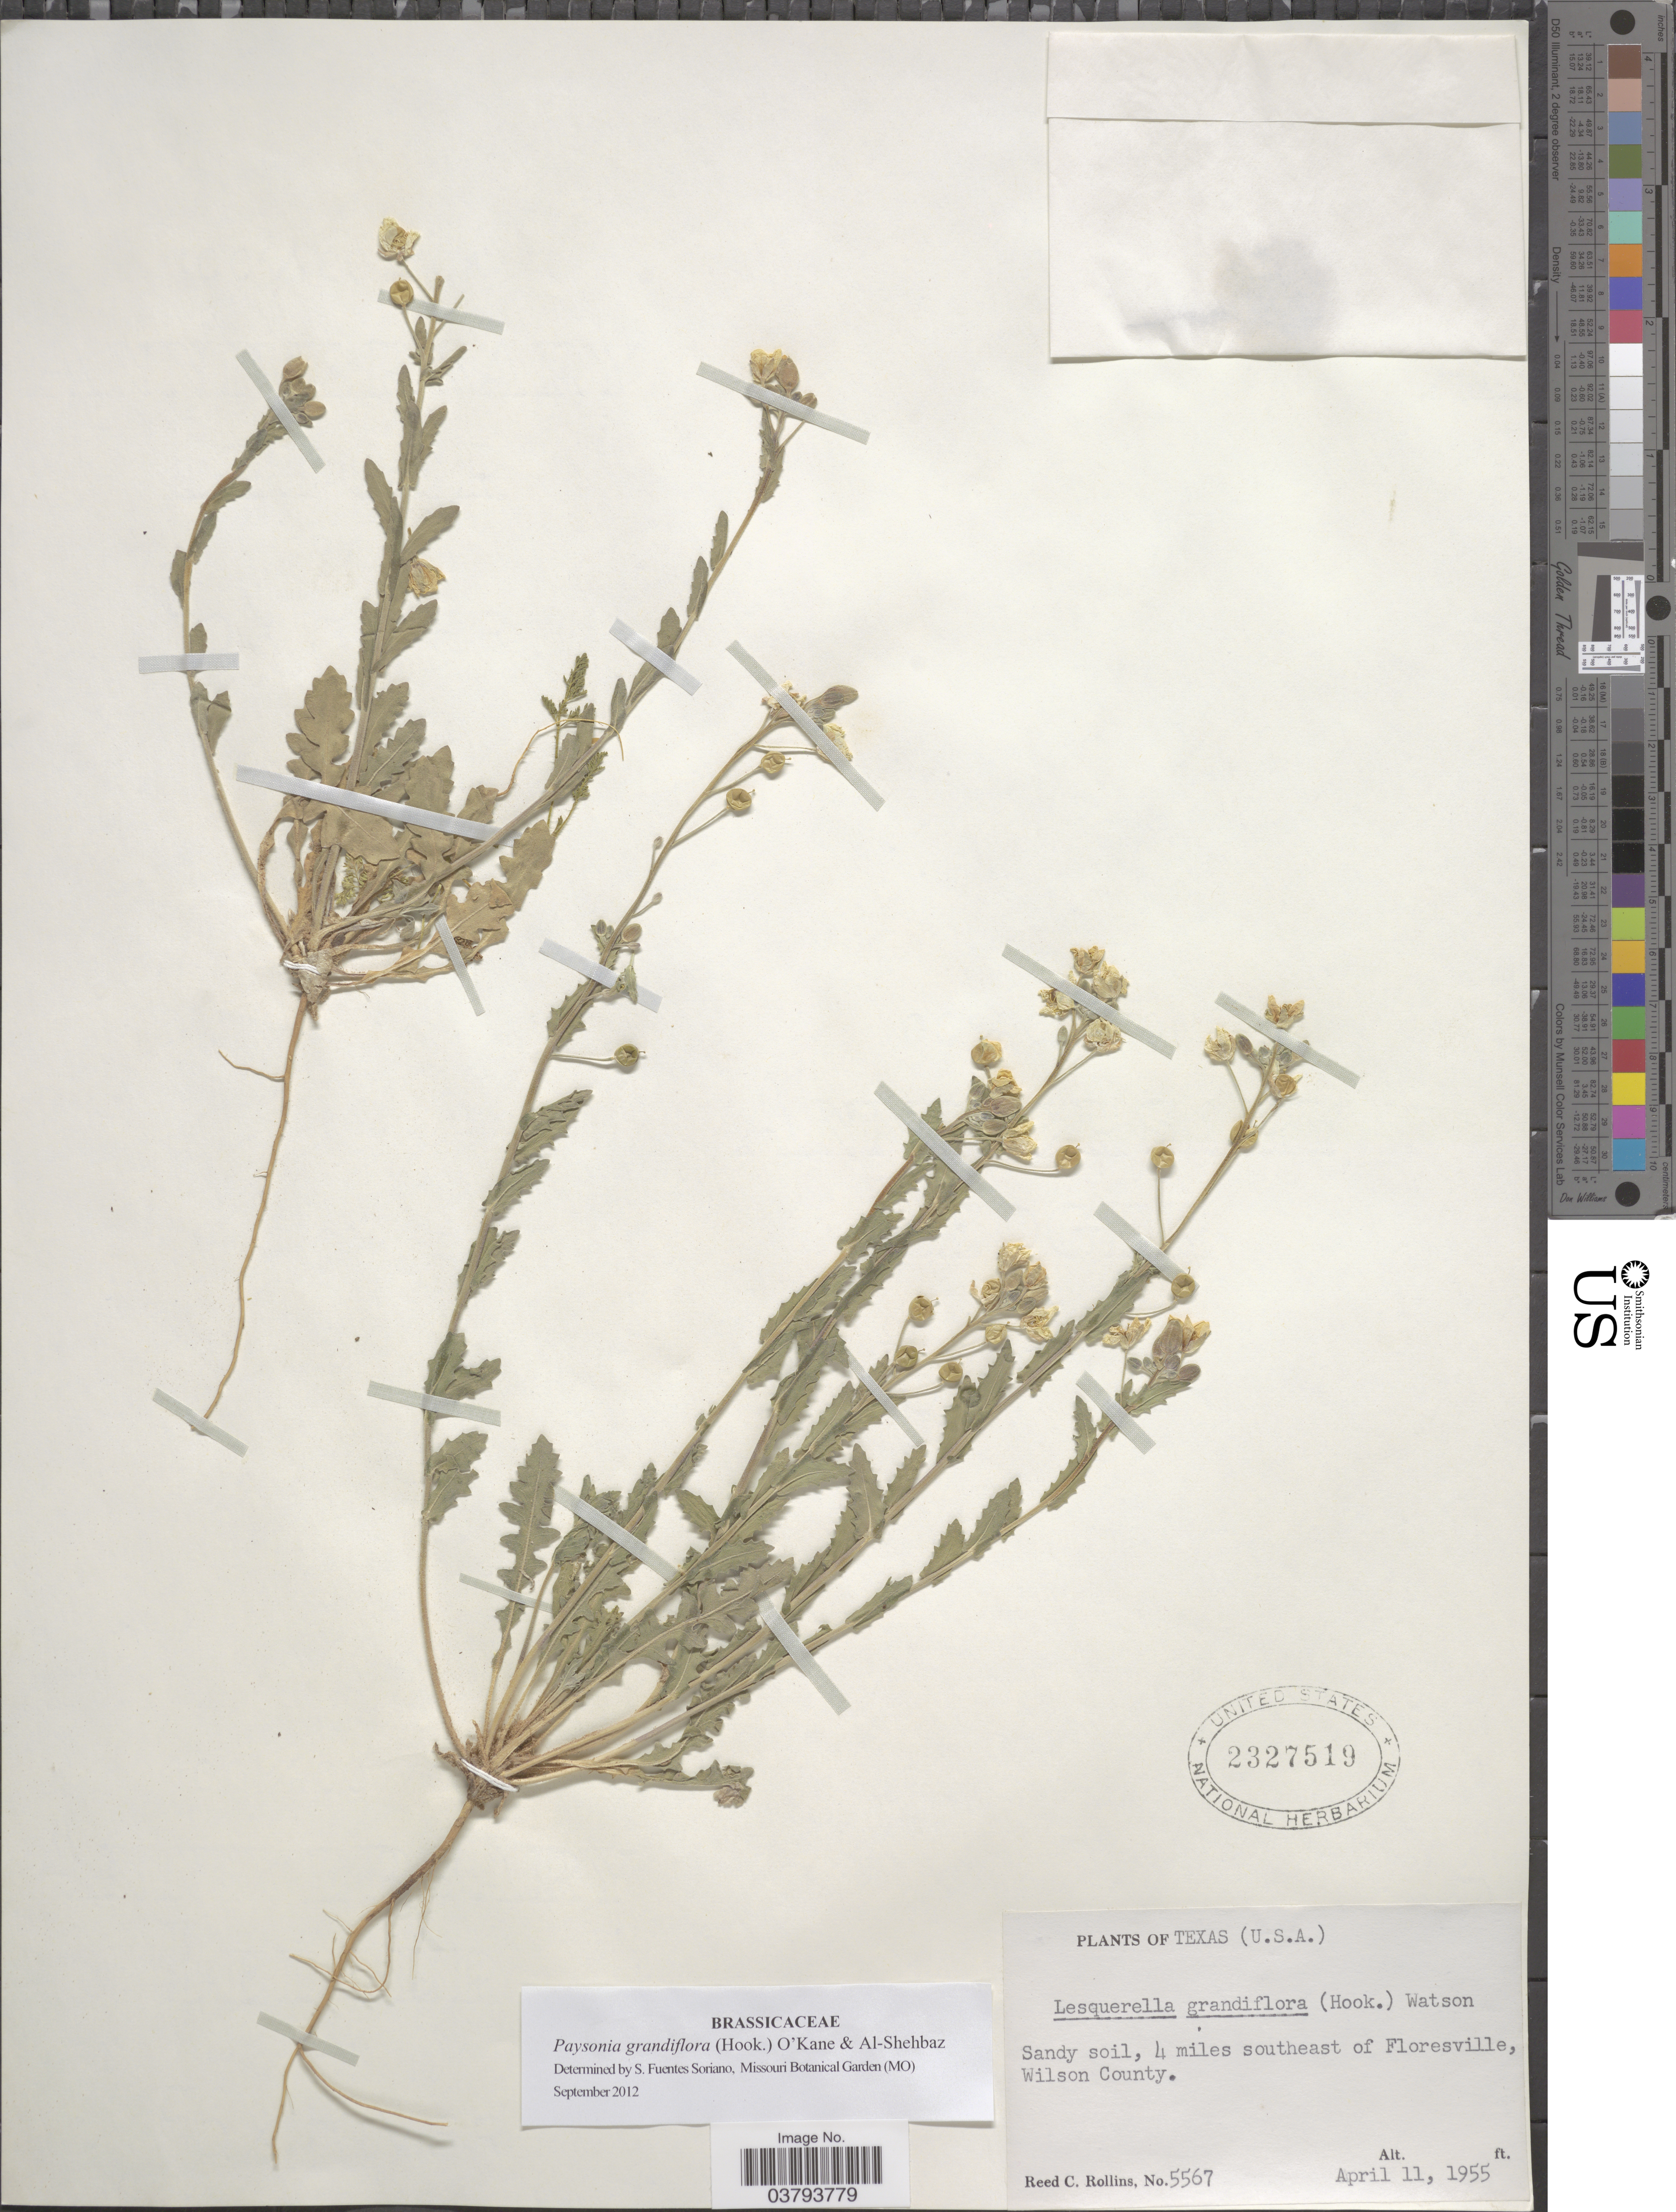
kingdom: Plantae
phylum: Tracheophyta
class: Magnoliopsida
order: Brassicales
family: Brassicaceae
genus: Lesquerella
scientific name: Lesquerella grandiflora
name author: S. Watson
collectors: R. C. Rollins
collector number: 5567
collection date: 1955-04-11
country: United States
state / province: Texas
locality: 4 miles southeast of Floresville, Wilson County.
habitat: sandy soil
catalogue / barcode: US 2327519